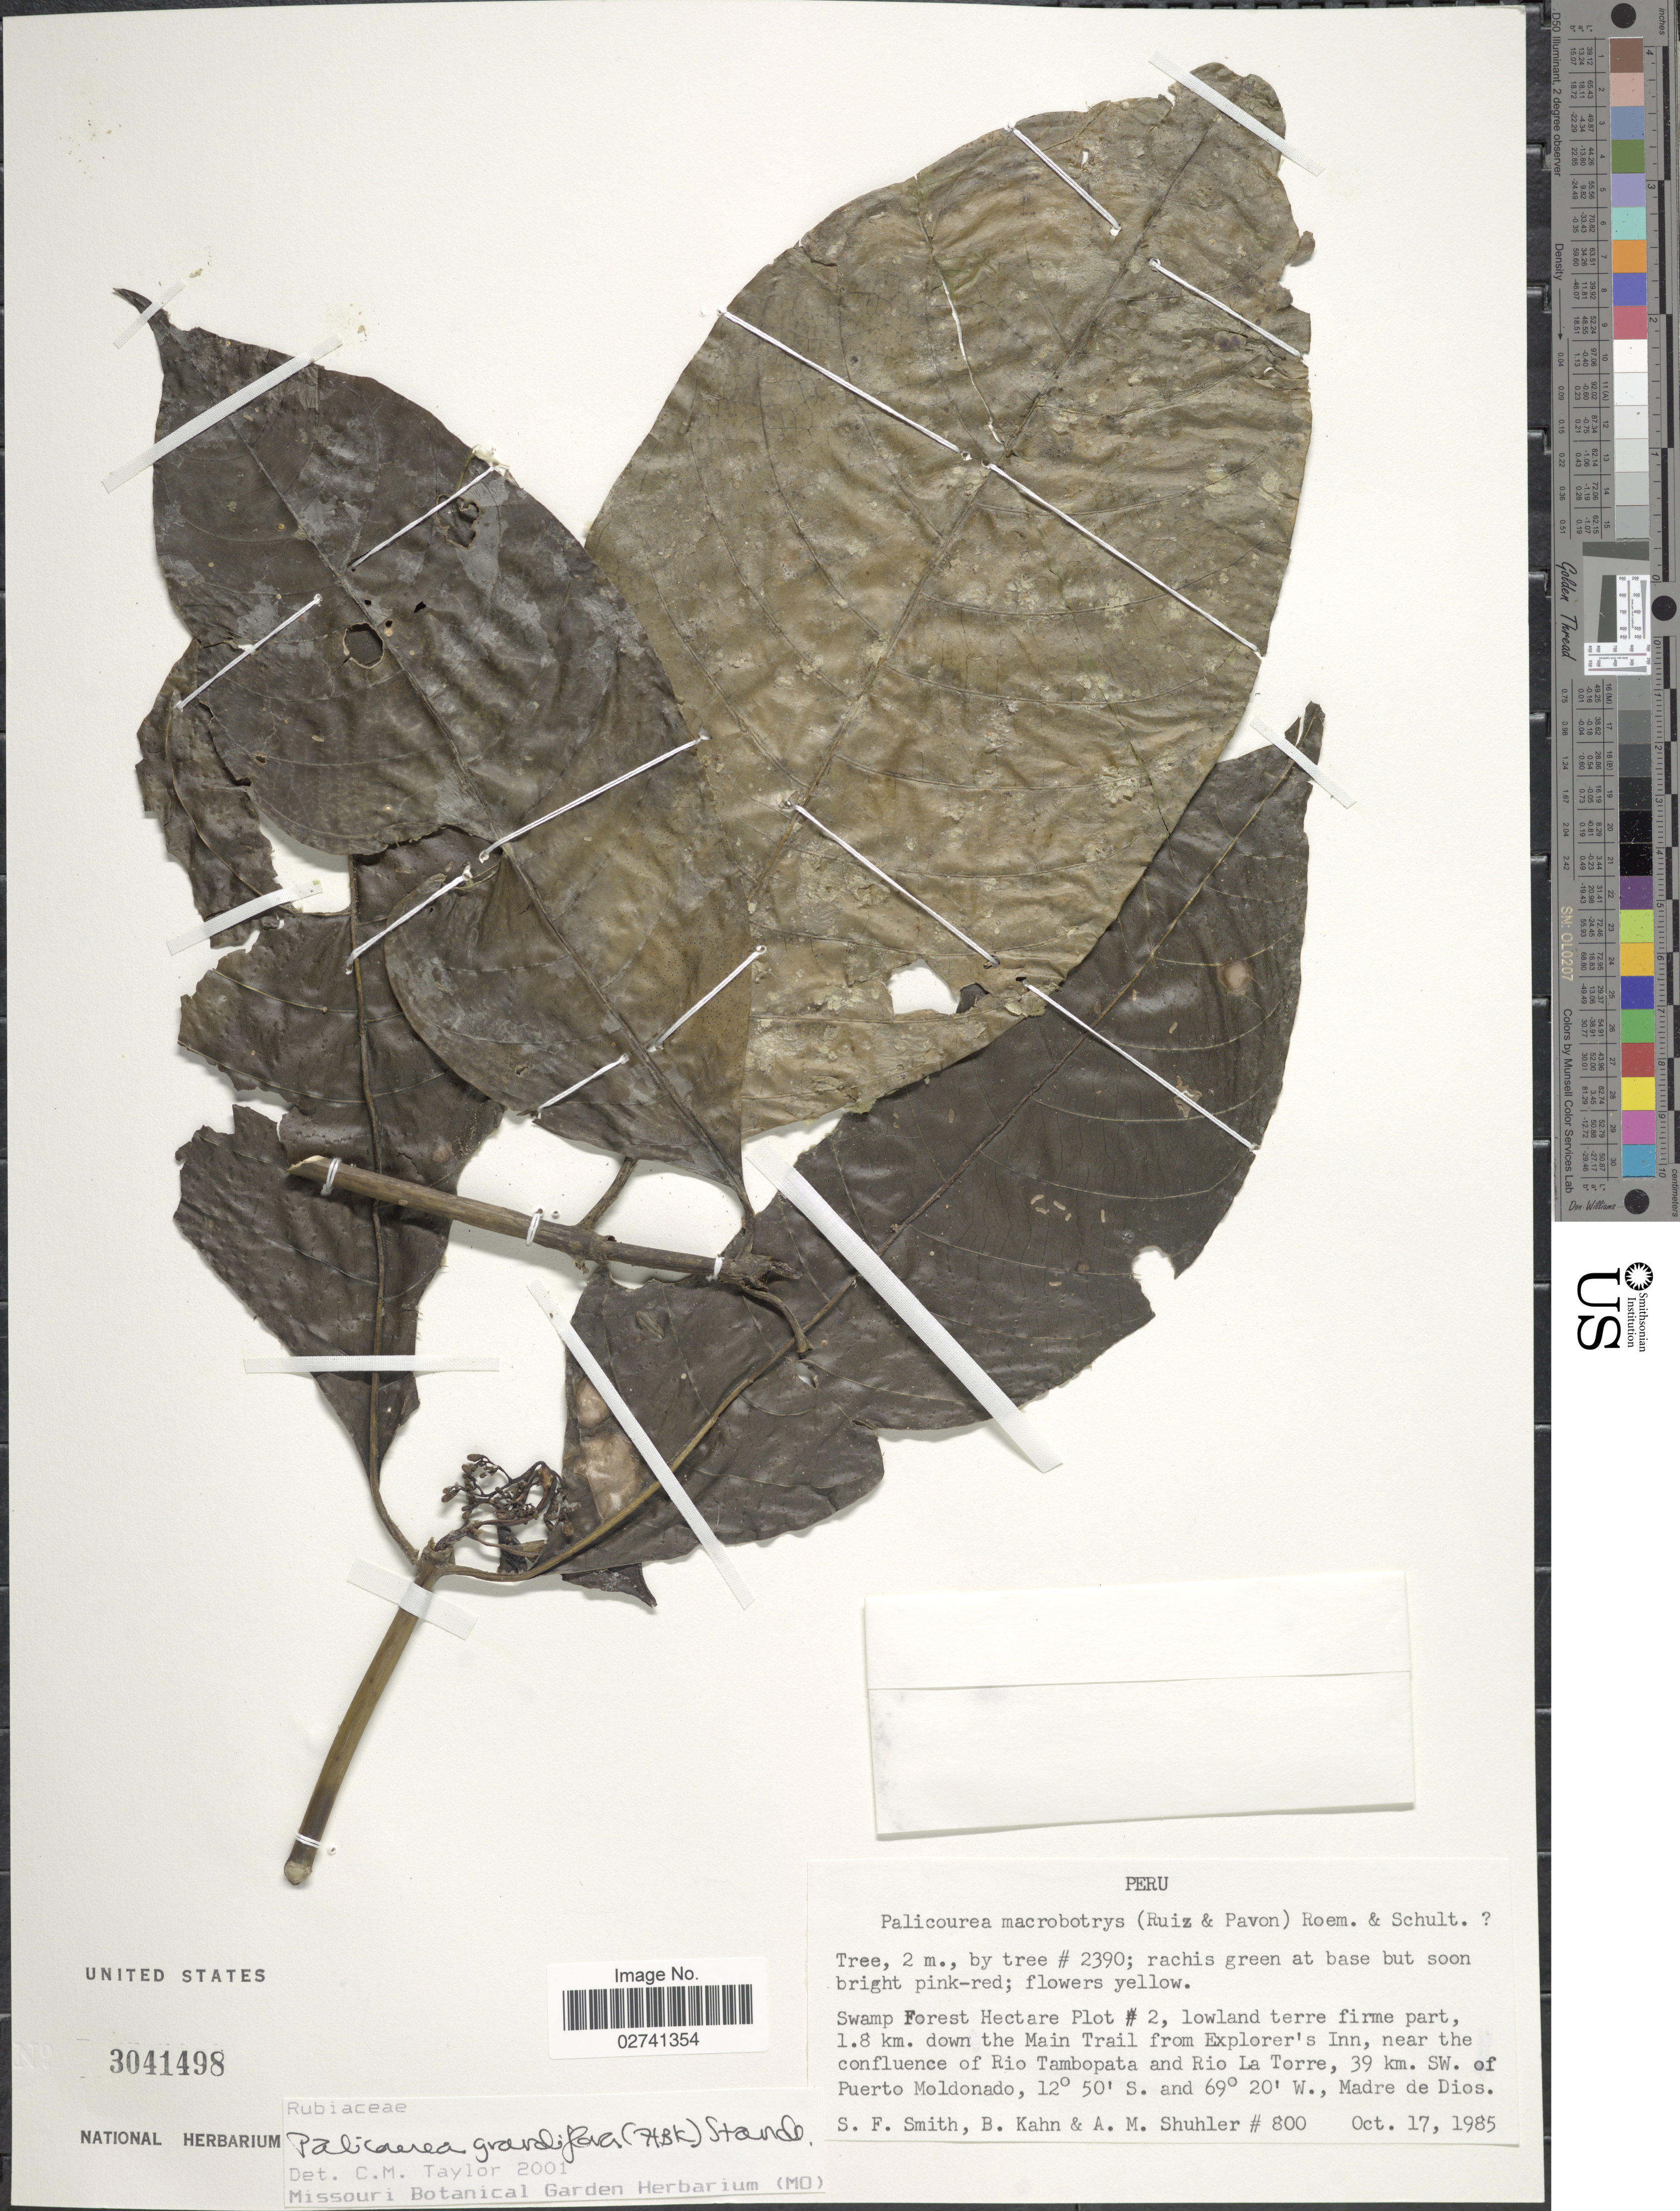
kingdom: Plantae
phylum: Tracheophyta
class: Magnoliopsida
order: Gentianales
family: Rubiaceae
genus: Palicourea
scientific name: Palicourea grandiflora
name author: (Kunth) Standl.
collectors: S.F. Smith, B. Kahn & A. Shuhler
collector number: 800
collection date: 1985-10-17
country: Peru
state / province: Madre de Dios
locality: Swamp Forest Hectare Plot #2, lowland terre firme part, 1.8 km. down the Main Trail from Explorer's Inn, near the confluence of Rio Tambopata and Rio La Torre, 39 km. SW. of Puerto Moldonado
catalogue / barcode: US 3041498